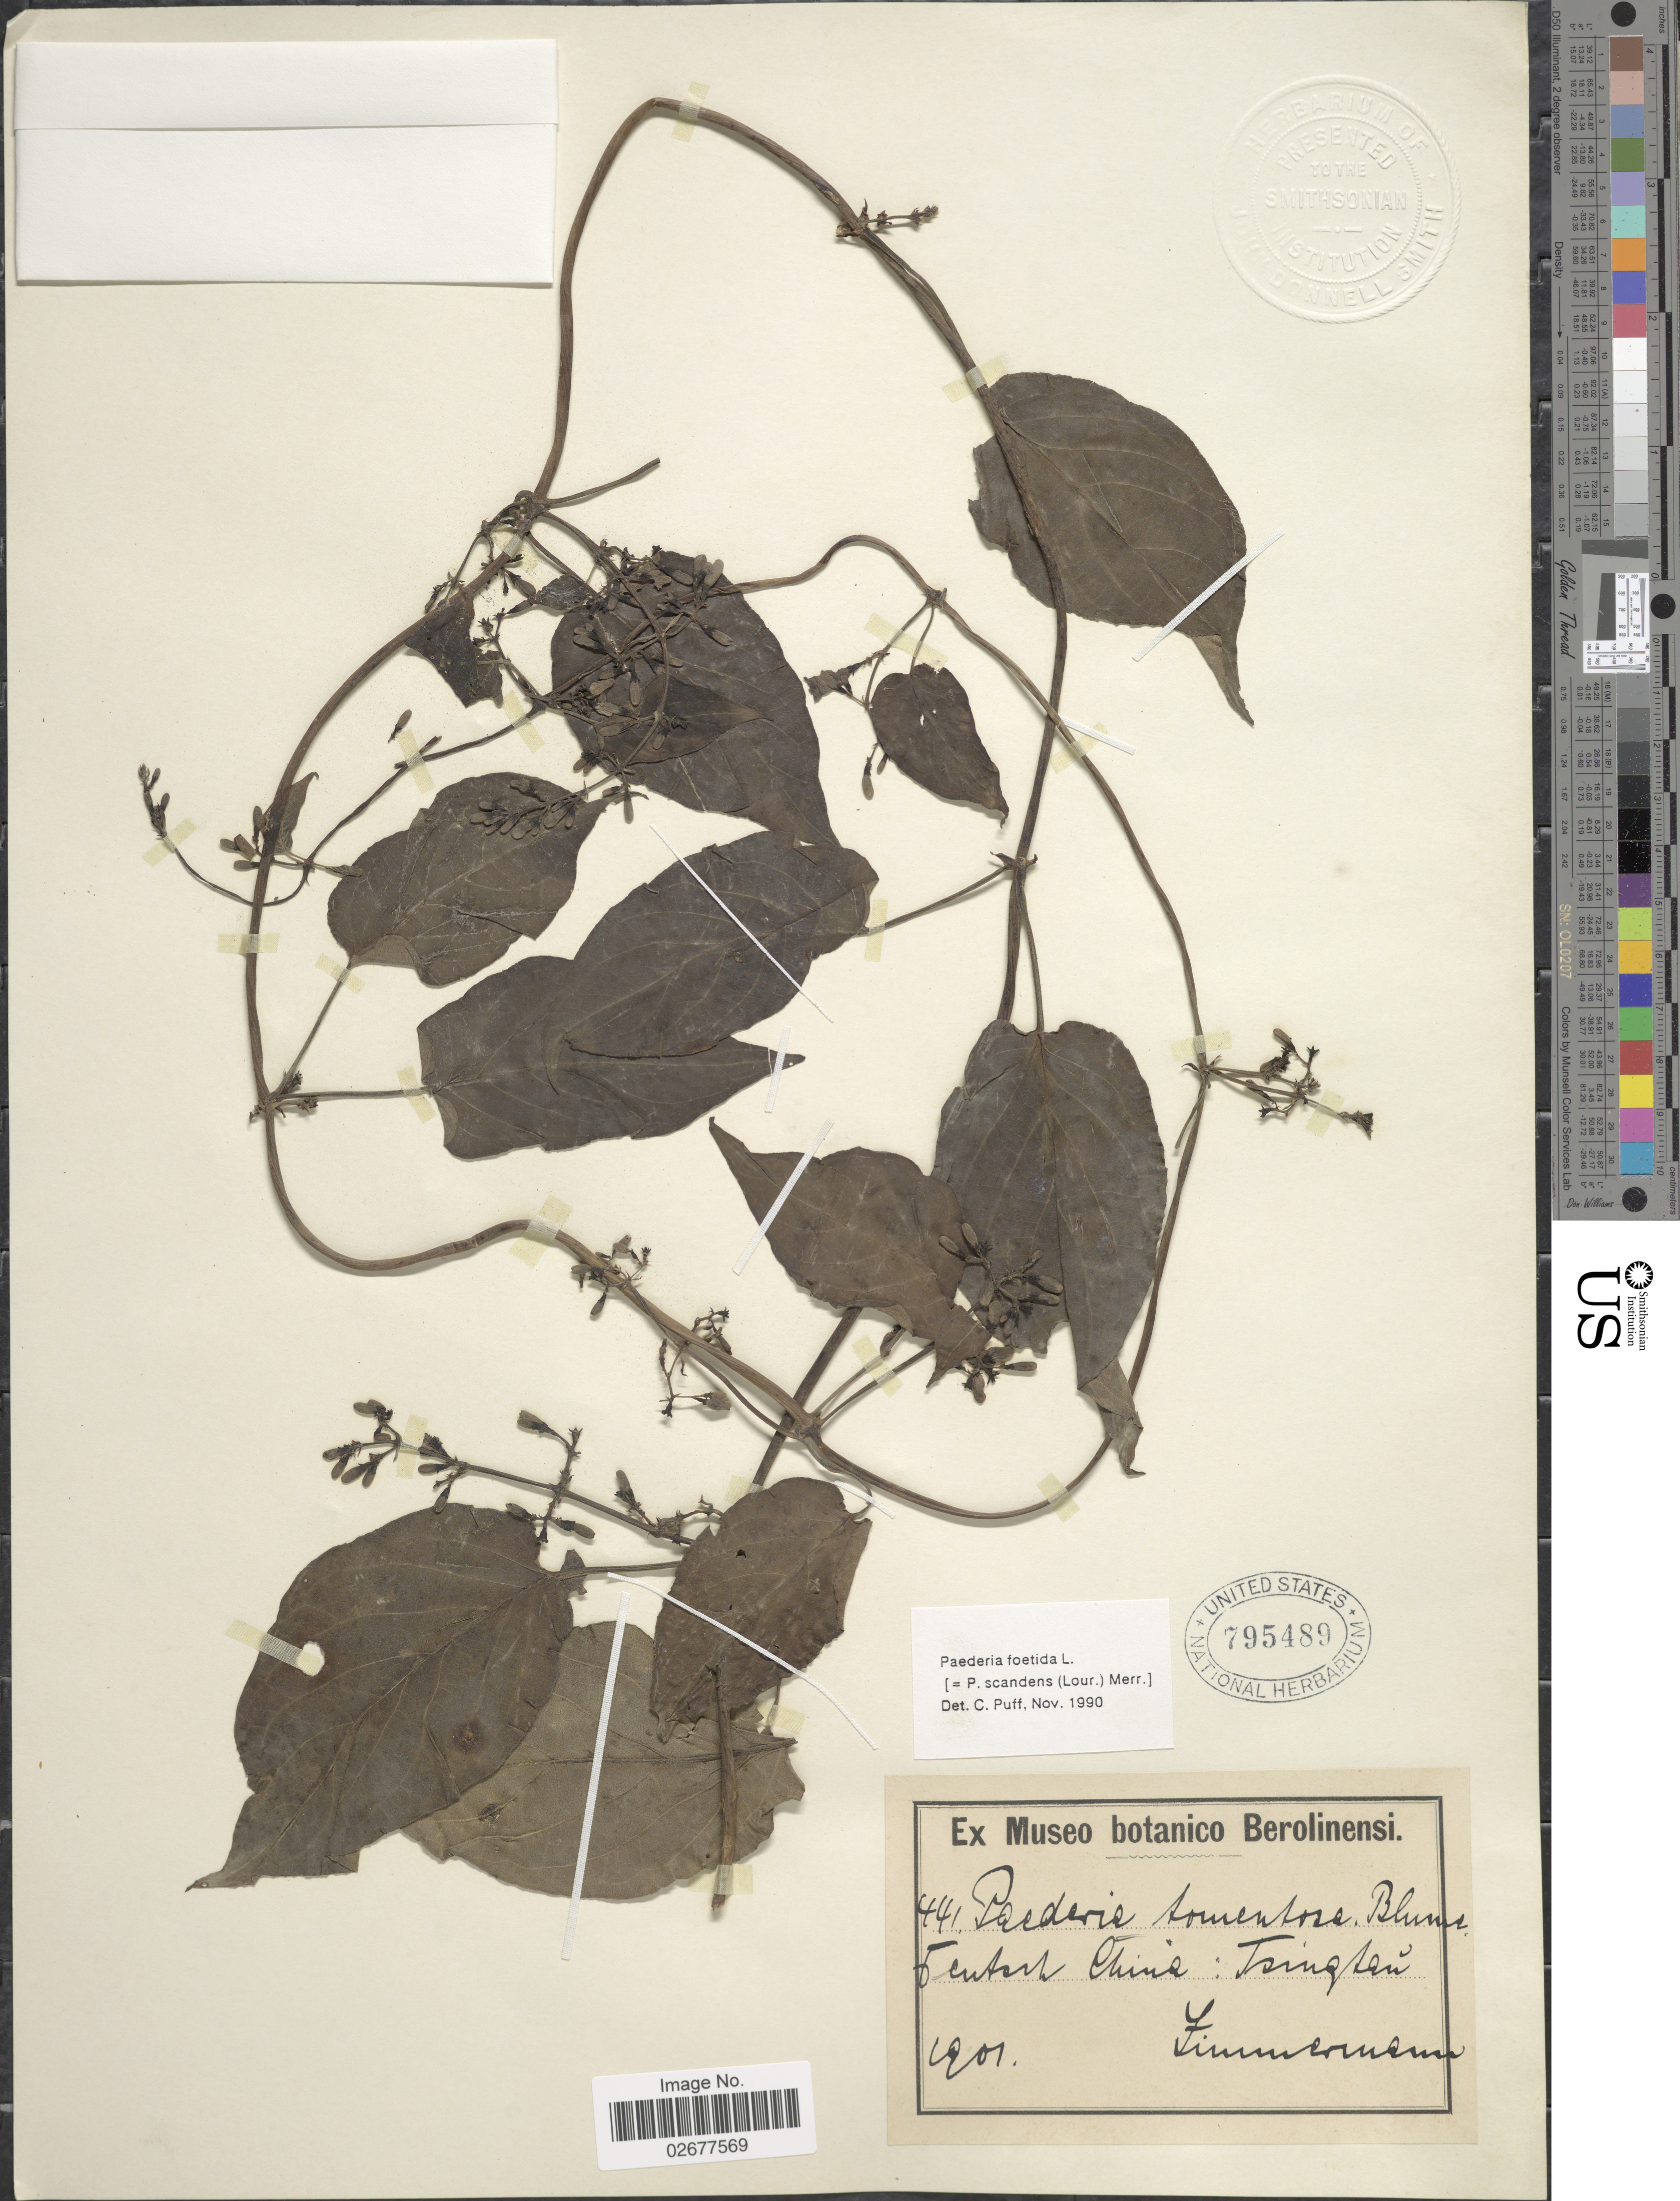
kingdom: Plantae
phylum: Tracheophyta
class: Magnoliopsida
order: Gentianales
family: Rubiaceae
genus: Paederia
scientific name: Paederia foetida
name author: Wall.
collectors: -. Zimmermann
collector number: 441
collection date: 1901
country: China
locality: Central China: Tsinghau. [interpreted]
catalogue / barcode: US 795489